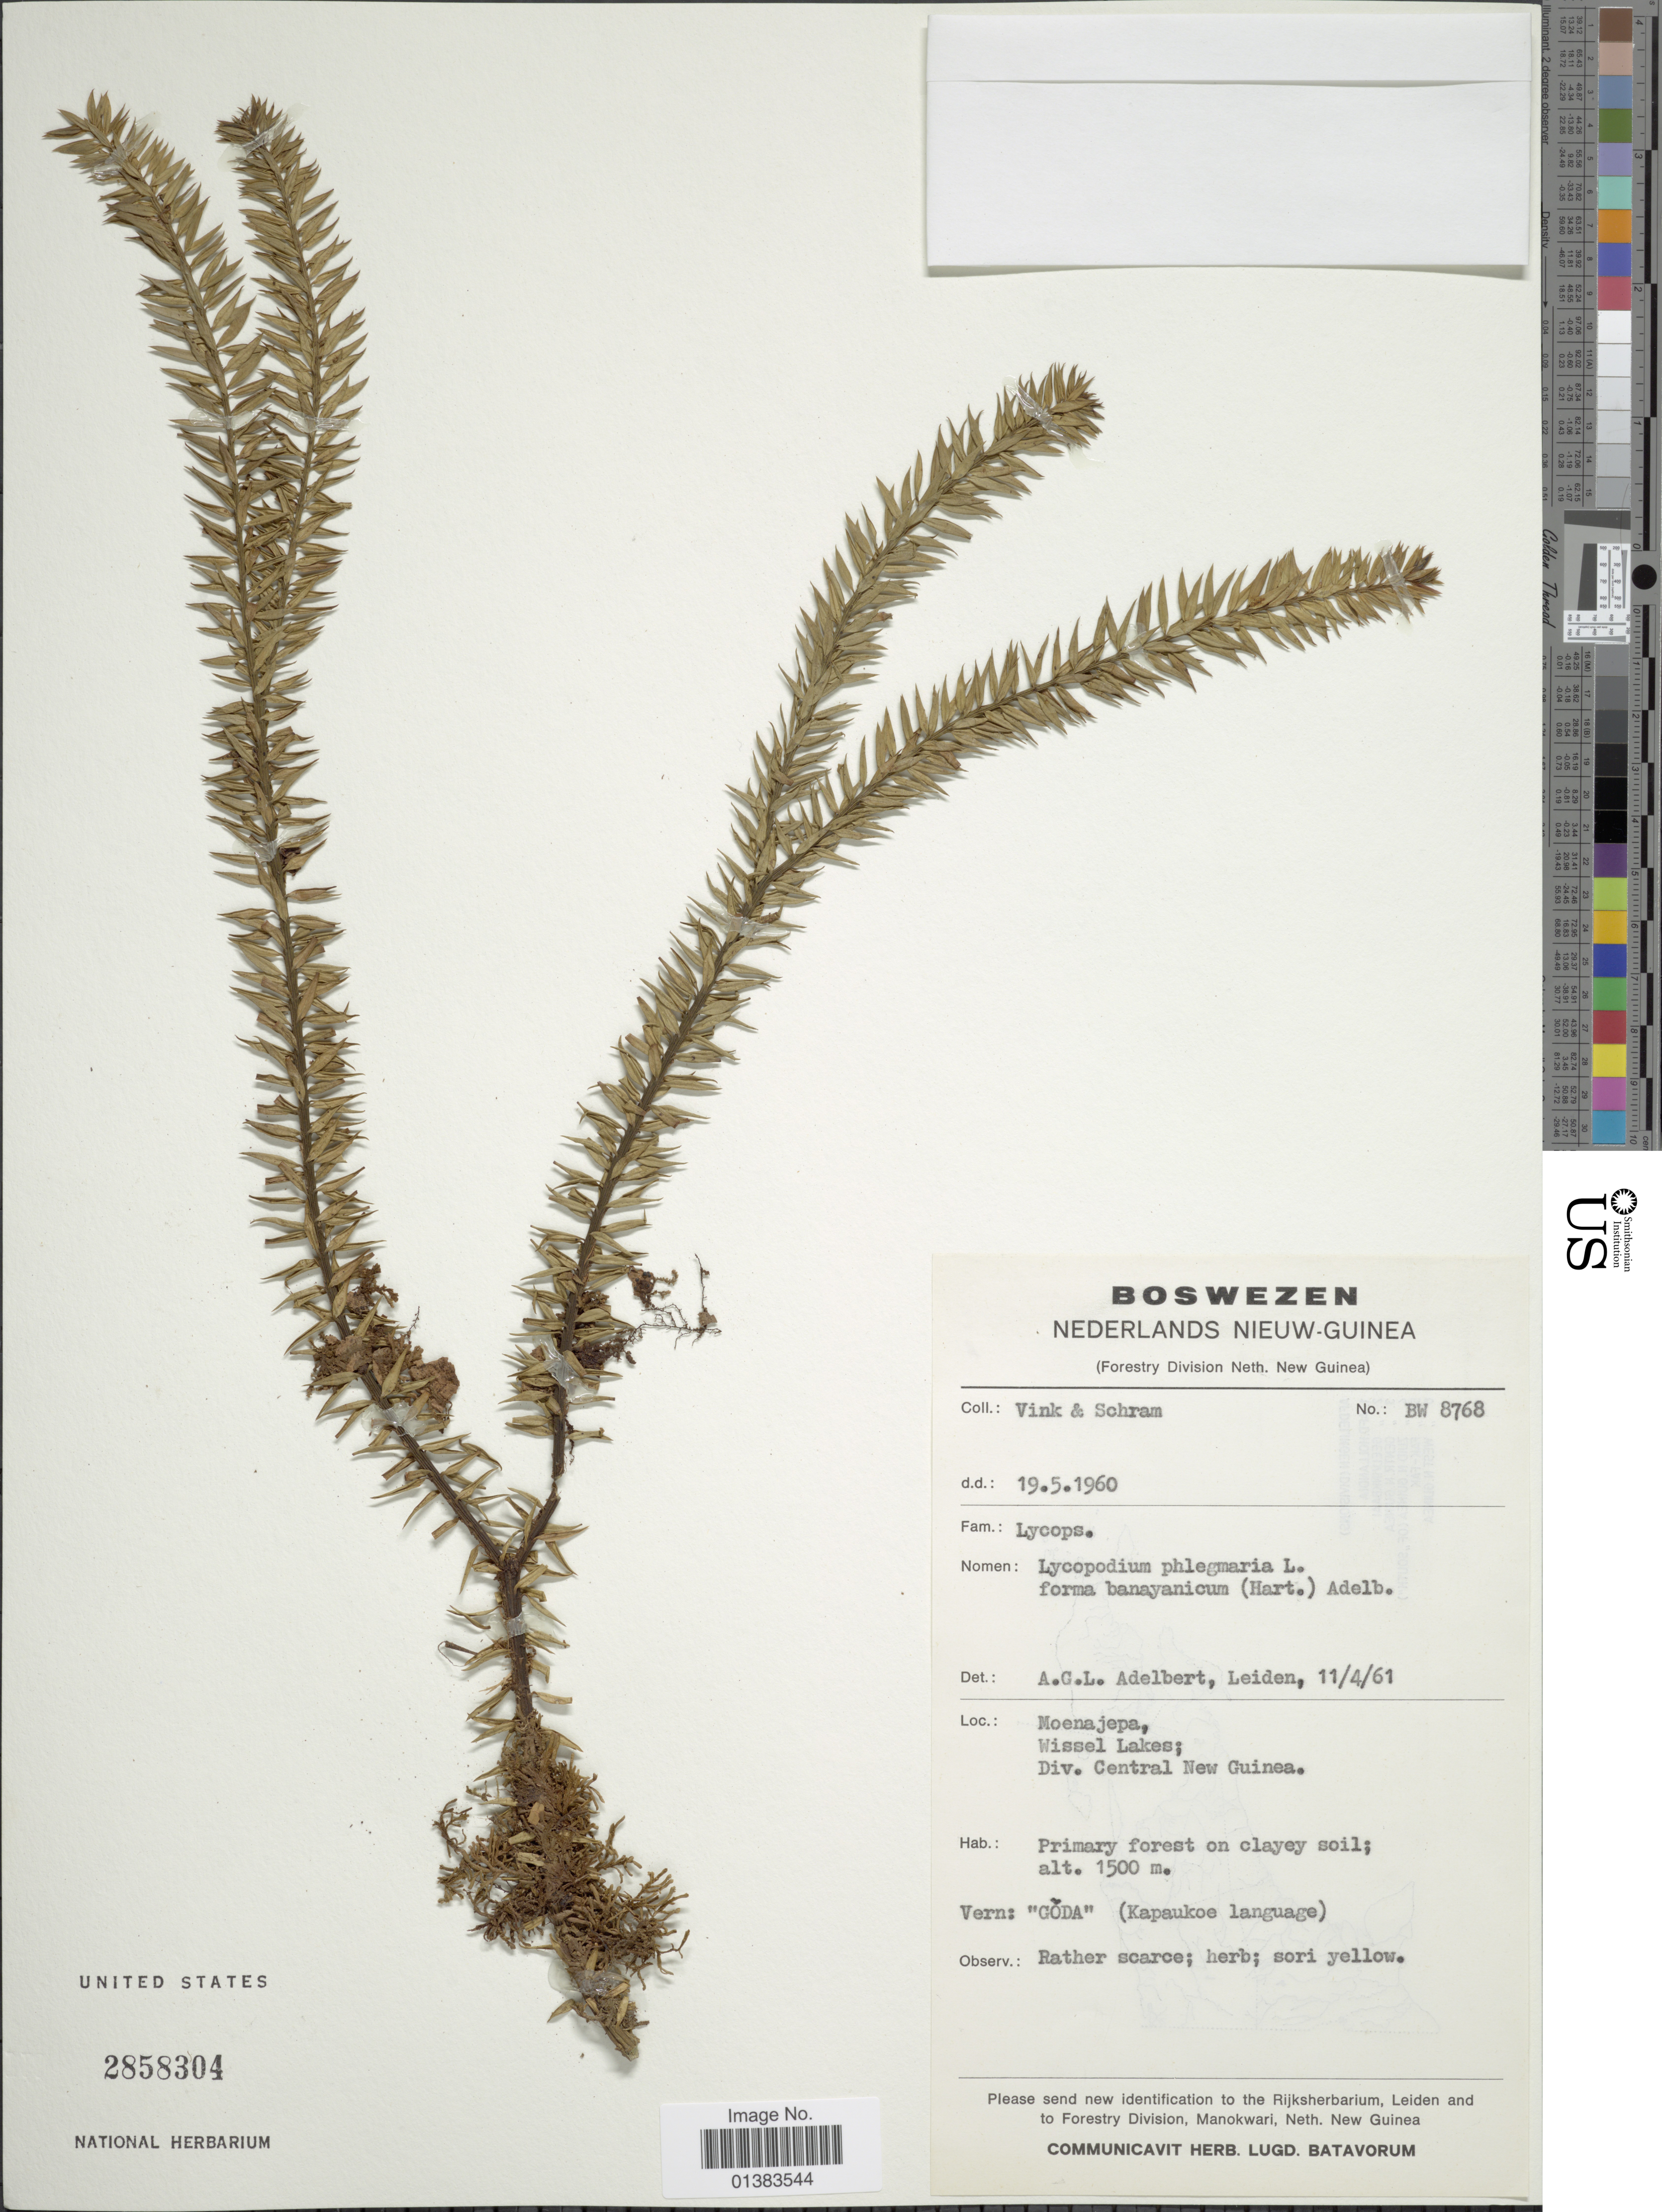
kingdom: Plantae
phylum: Tracheophyta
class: Lycopodiopsida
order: Lycopodiales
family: Lycopodiaceae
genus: Phlegmariurus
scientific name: Phlegmariurus ledermannii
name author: (Herter) A. R. Field & Bostock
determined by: Field, A. R.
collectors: -. Vink & Schram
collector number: BW 8768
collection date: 1960-05-19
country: Indonesia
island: New Guinea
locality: Moenajepa, Wissel Lakes; Div. Central New Guinea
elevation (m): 1500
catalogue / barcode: US 2858304